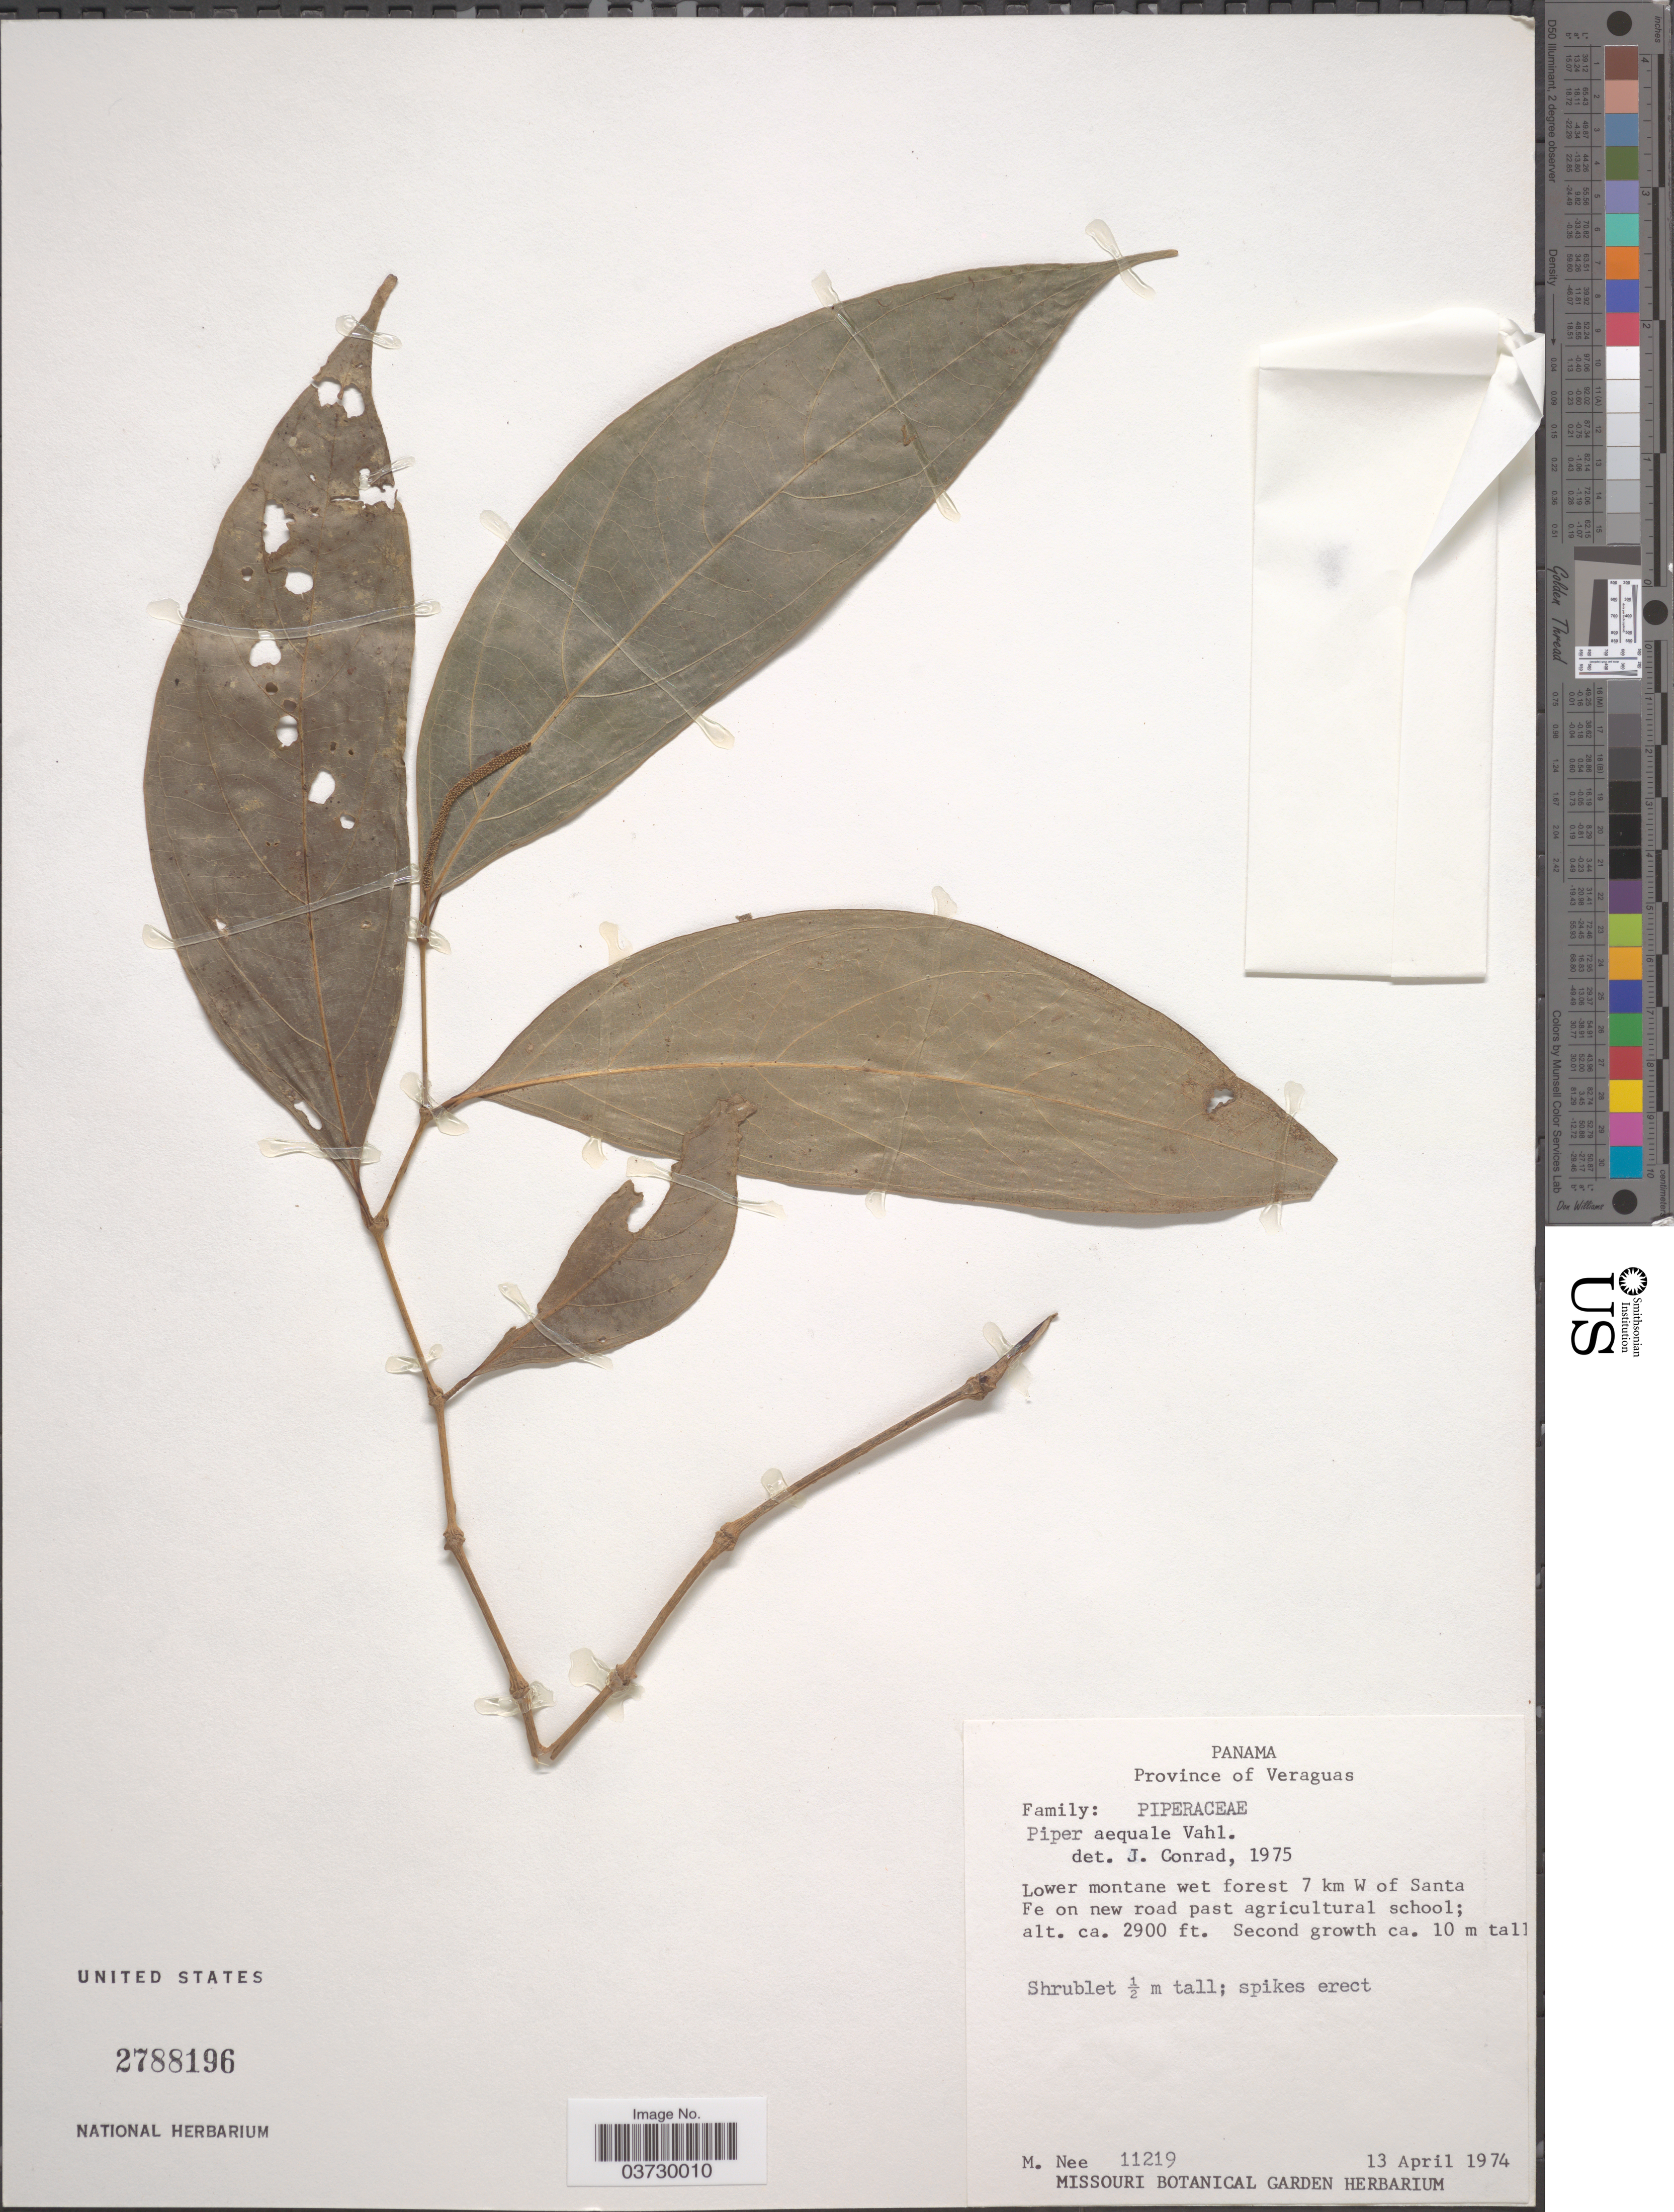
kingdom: Plantae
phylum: Tracheophyta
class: Magnoliopsida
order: Piperales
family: Piperaceae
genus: Piper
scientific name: Piper aequale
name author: Vahl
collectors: M. Nee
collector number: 11219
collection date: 1974-04-13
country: Panama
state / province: Veraguas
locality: Lower montane wet forest 7 km W of Santa Fe on new road past agricultural school.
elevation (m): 884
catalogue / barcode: US 2788196